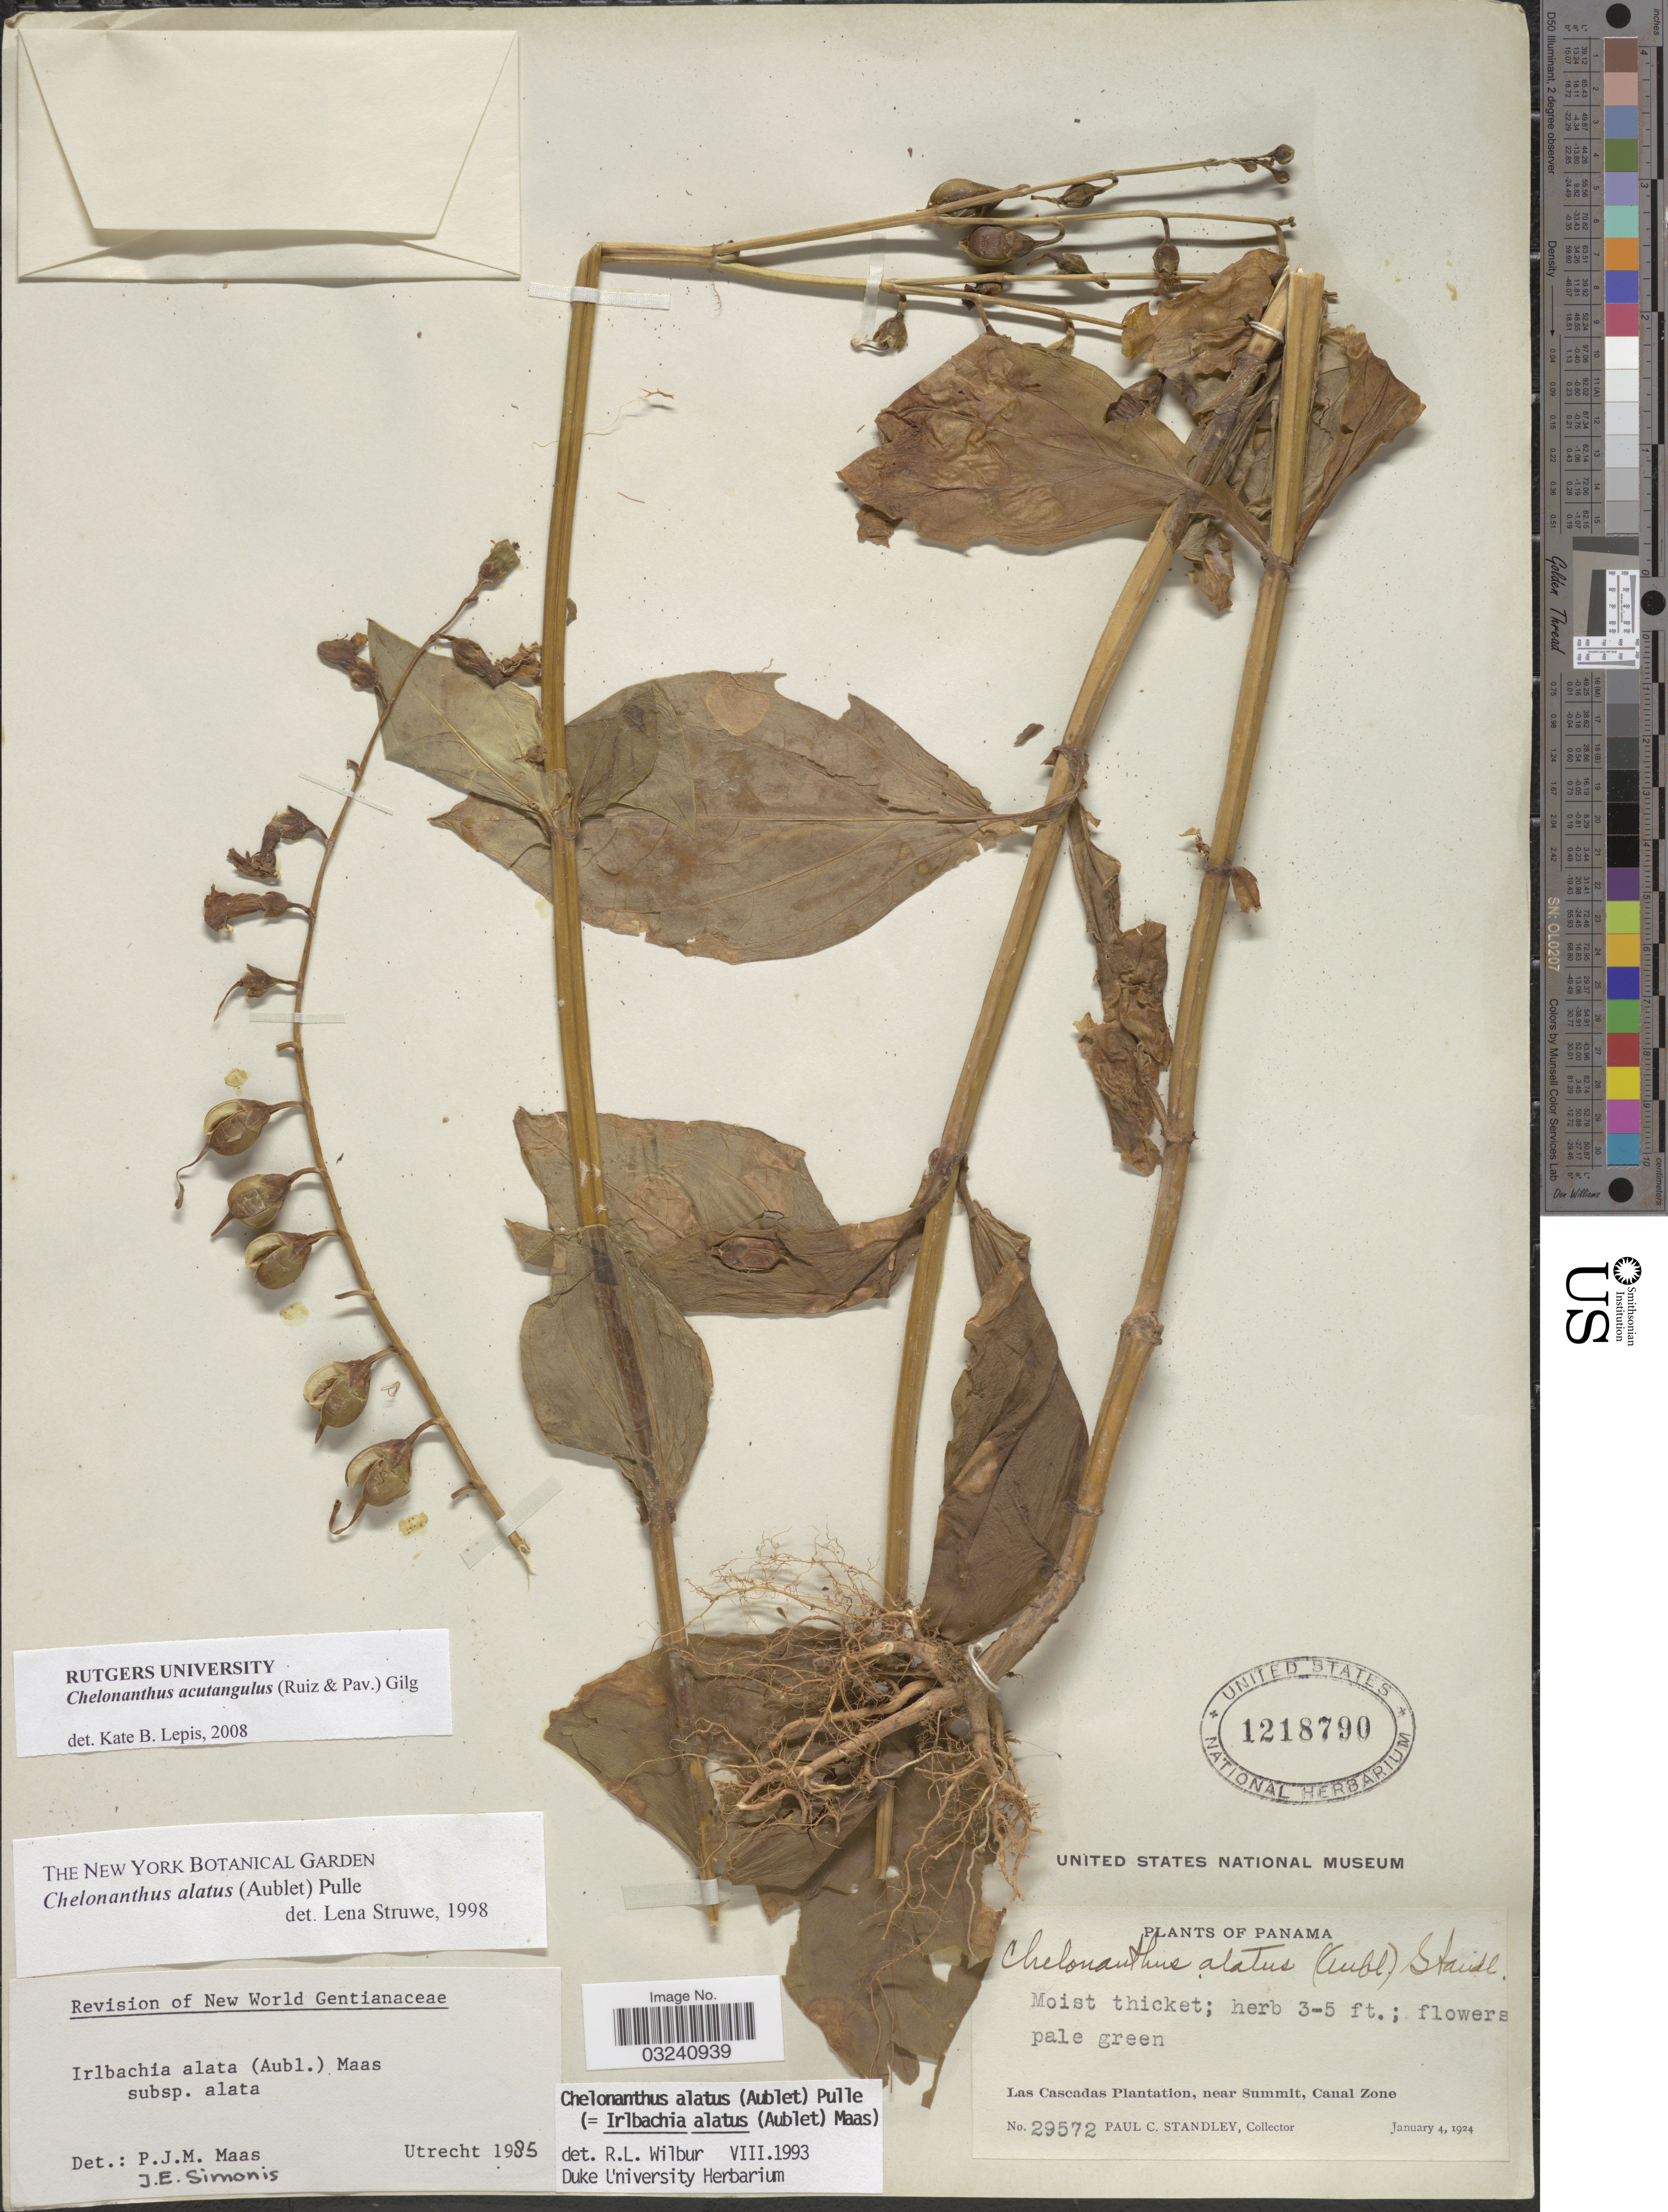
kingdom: Plantae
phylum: Tracheophyta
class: Magnoliopsida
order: Gentianales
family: Gentianaceae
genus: Chelonanthus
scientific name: Chelonanthus acutangulus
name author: (Ruiz & Pav.) Gilg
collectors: P. C. Standley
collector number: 29572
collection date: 1924-01-04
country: Panama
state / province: Colón / Panamá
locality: Las Cascadas Plantation, near Summit, Canal Zone.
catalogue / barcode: US 1218790